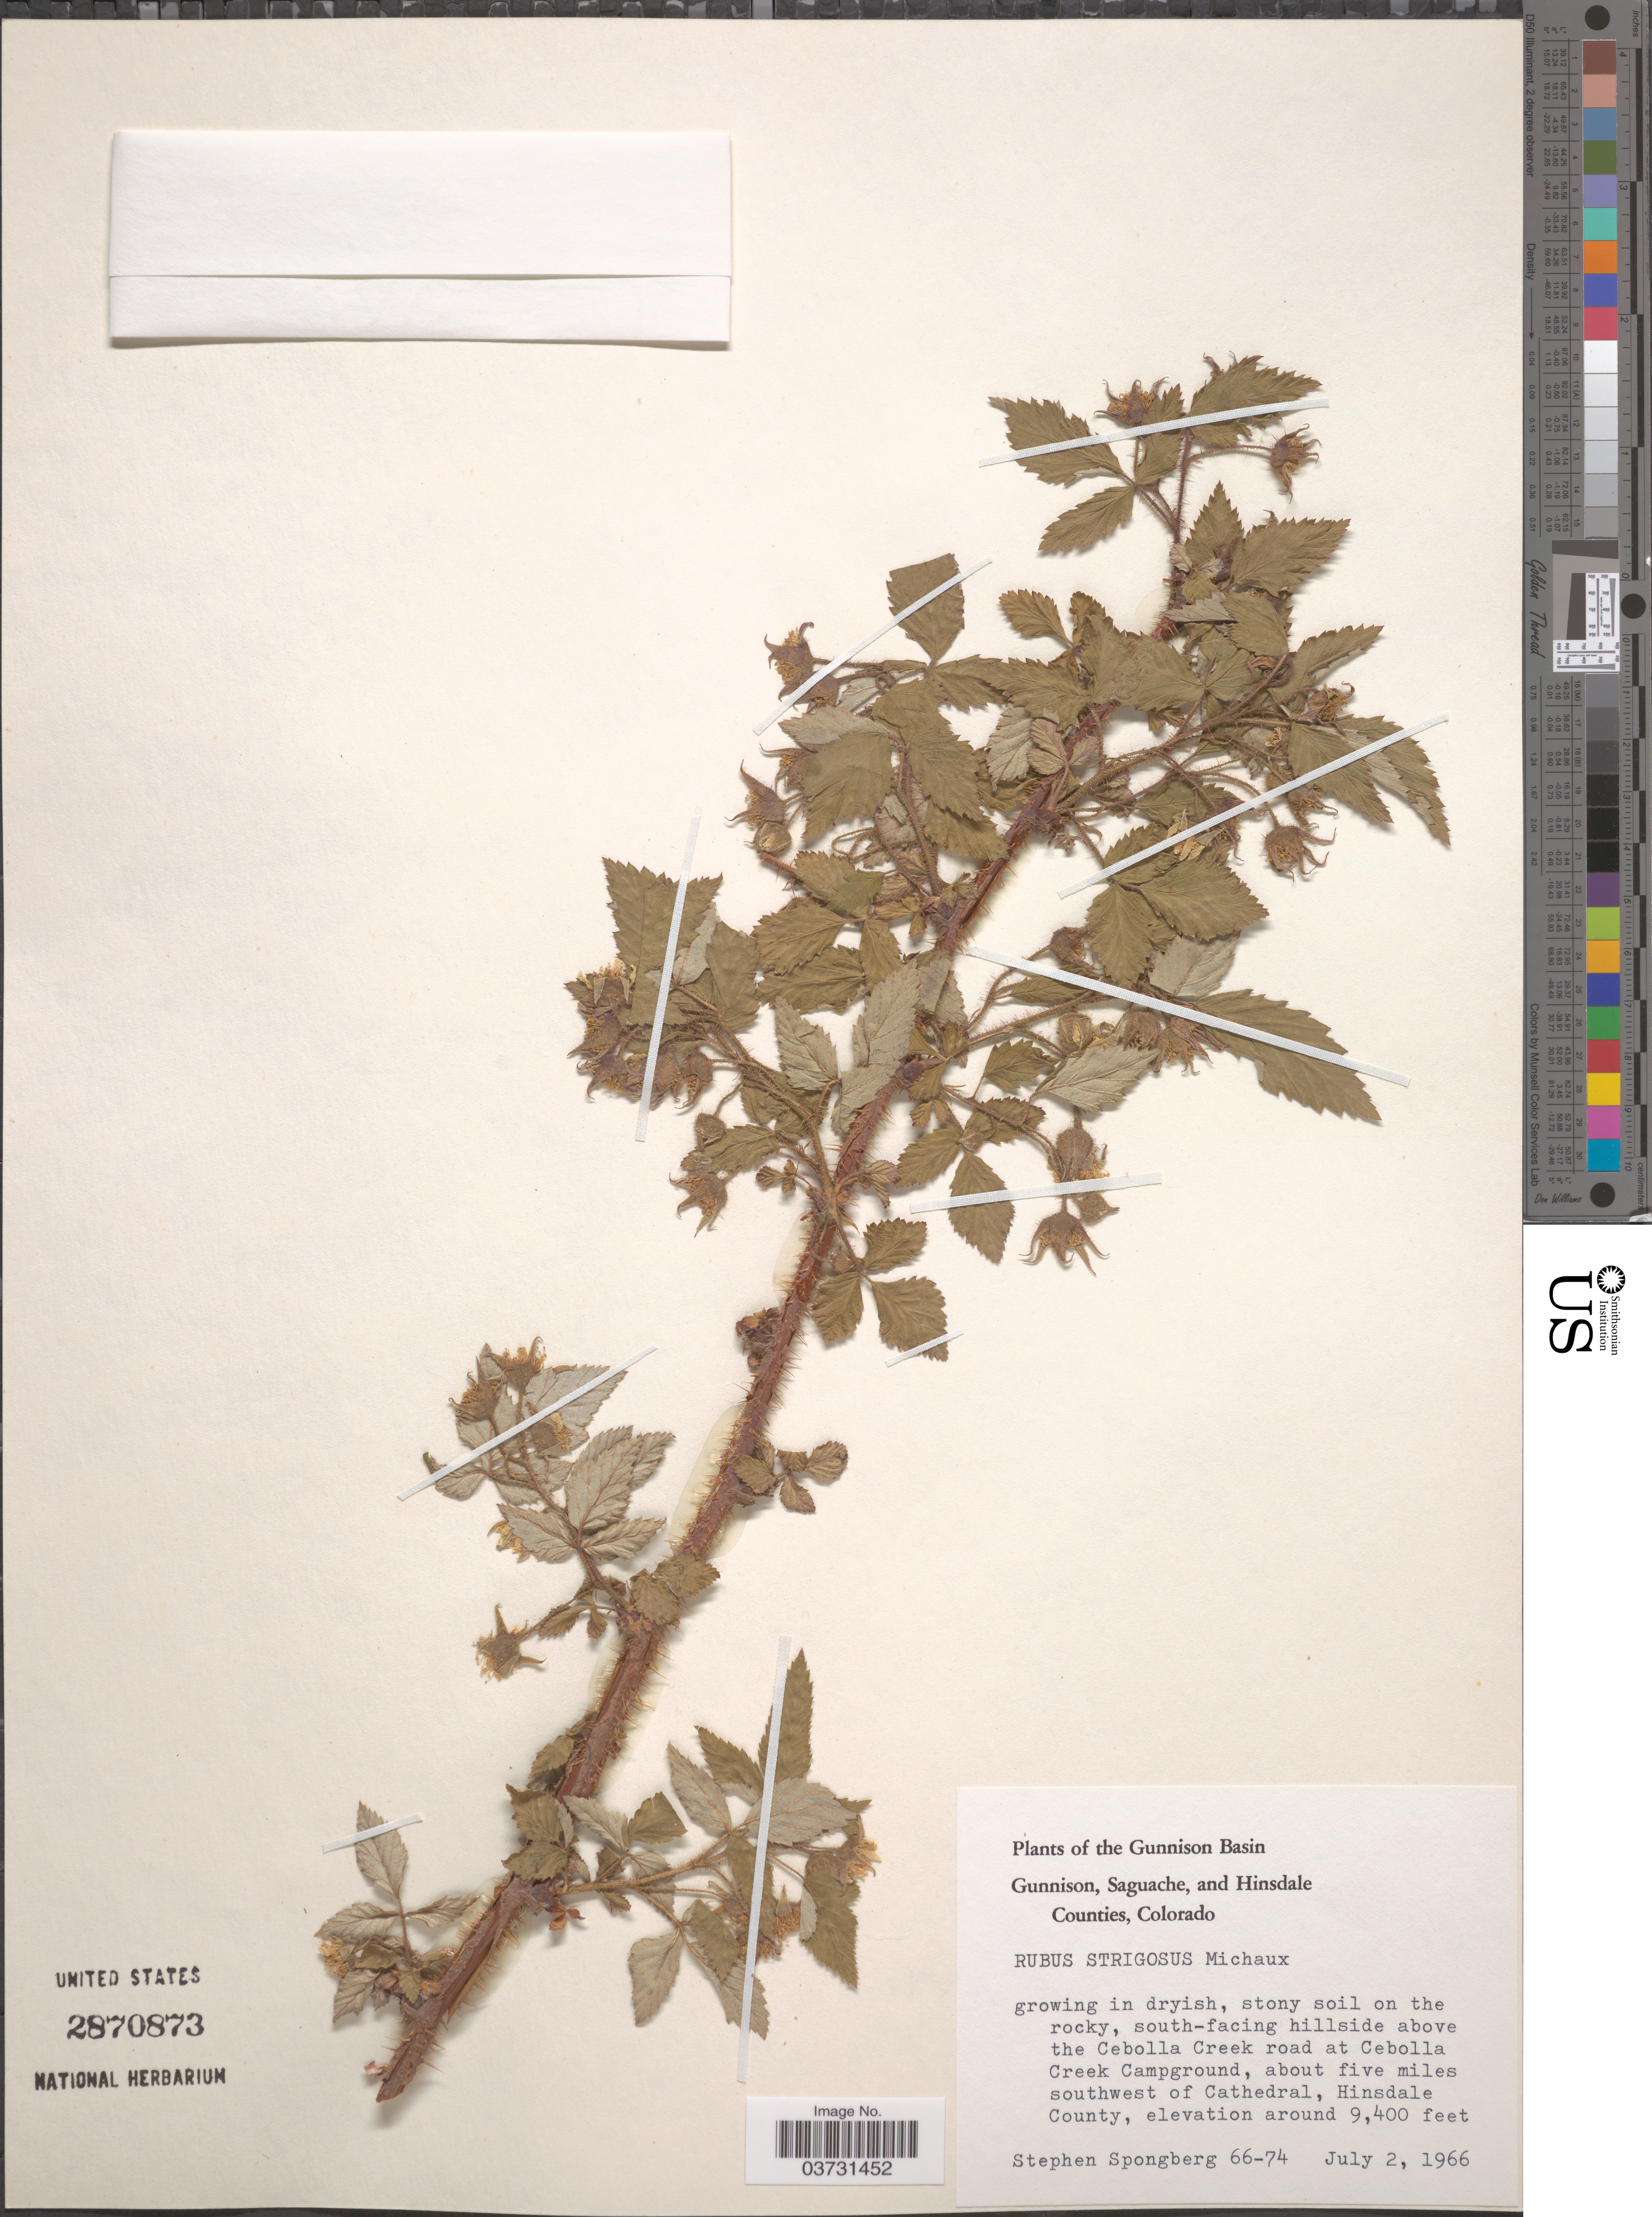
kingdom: Plantae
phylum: Tracheophyta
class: Magnoliopsida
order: Rosales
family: Rosaceae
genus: Rubus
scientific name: Rubus strigosus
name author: Michx.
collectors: S. A.Spongberg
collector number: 66-74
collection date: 1966-07-02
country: United States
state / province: Colorado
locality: The Gunnison Basin. South-facing hillside above the Cebolla Creek road at Cebolla Creek Campground, about five miles southwest of Cathedral, Hinsdale County.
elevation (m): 2865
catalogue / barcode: US 2870873